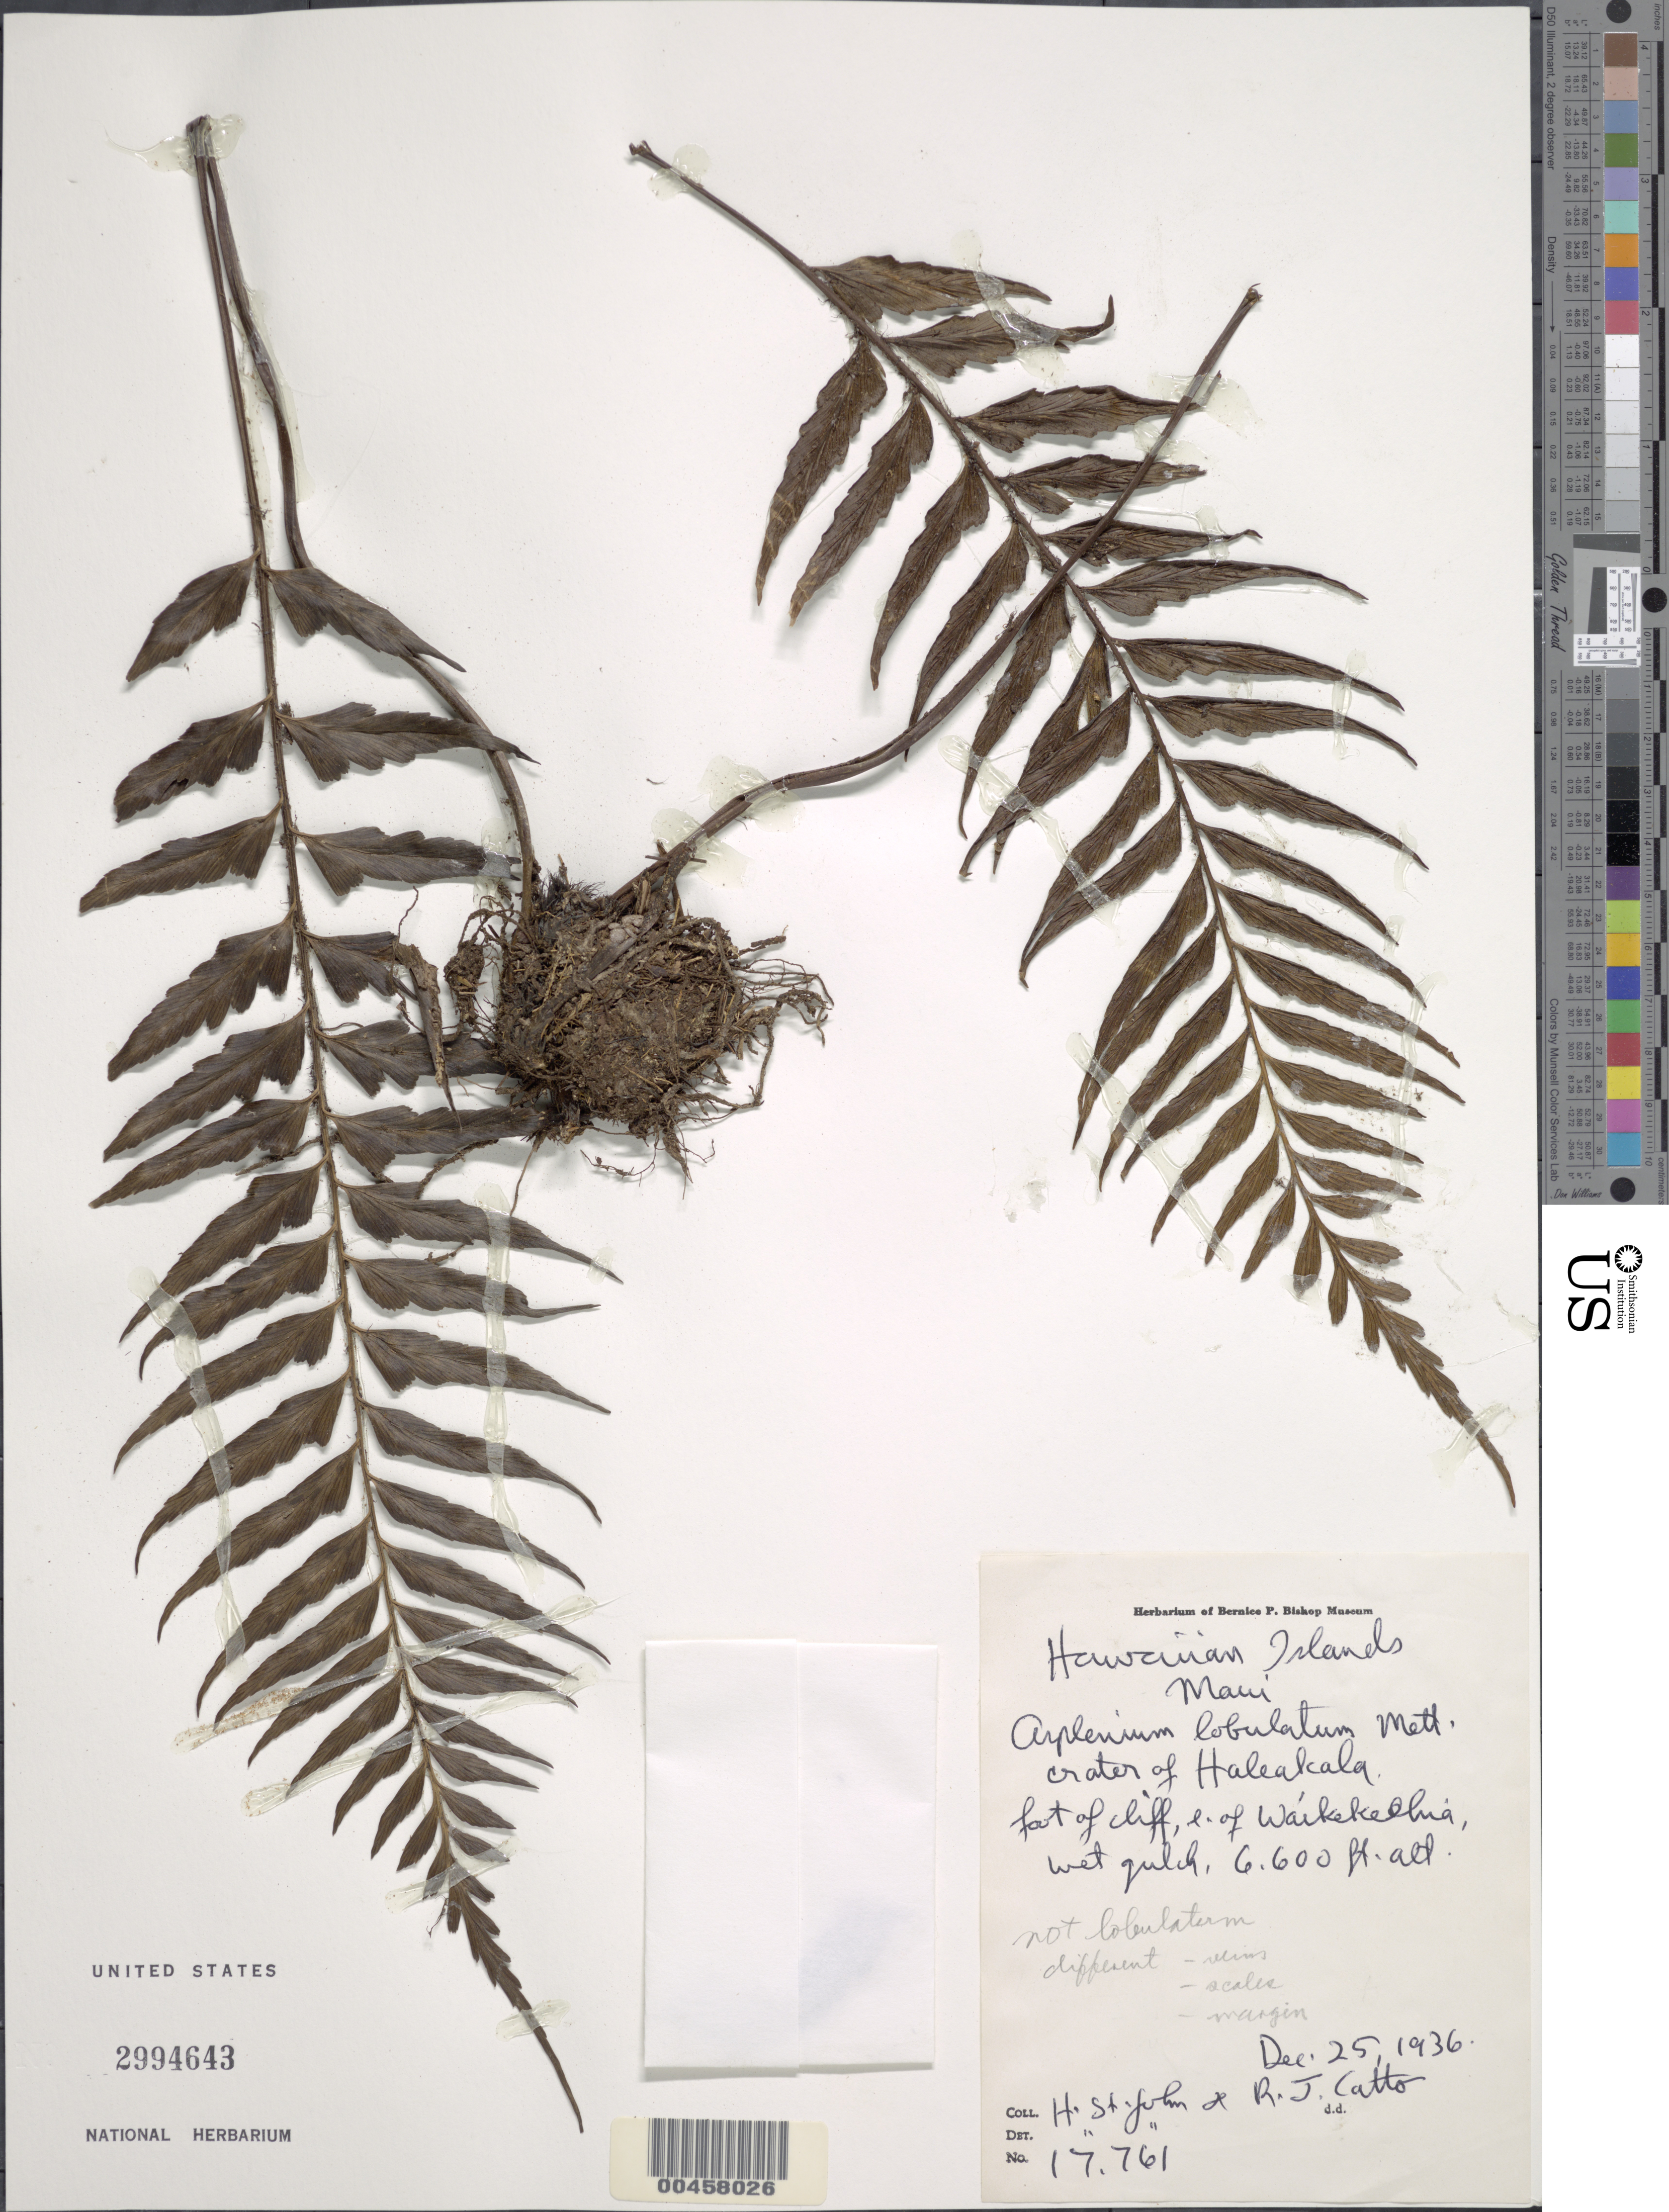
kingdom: Plantae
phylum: Tracheophyta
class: Polypodiopsida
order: Polypodiales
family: Aspleniaceae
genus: Asplenium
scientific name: Asplenium lobulatum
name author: Mett.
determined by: St. John, H.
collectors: H. St. John & R. Catto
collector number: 17761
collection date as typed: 25 Dec 1936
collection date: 1936-12-25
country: United States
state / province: Hawaii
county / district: Maui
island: Maui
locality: Crater of Haleakala, foot of cliff, E of Waikekeehia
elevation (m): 2012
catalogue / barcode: US 2994643